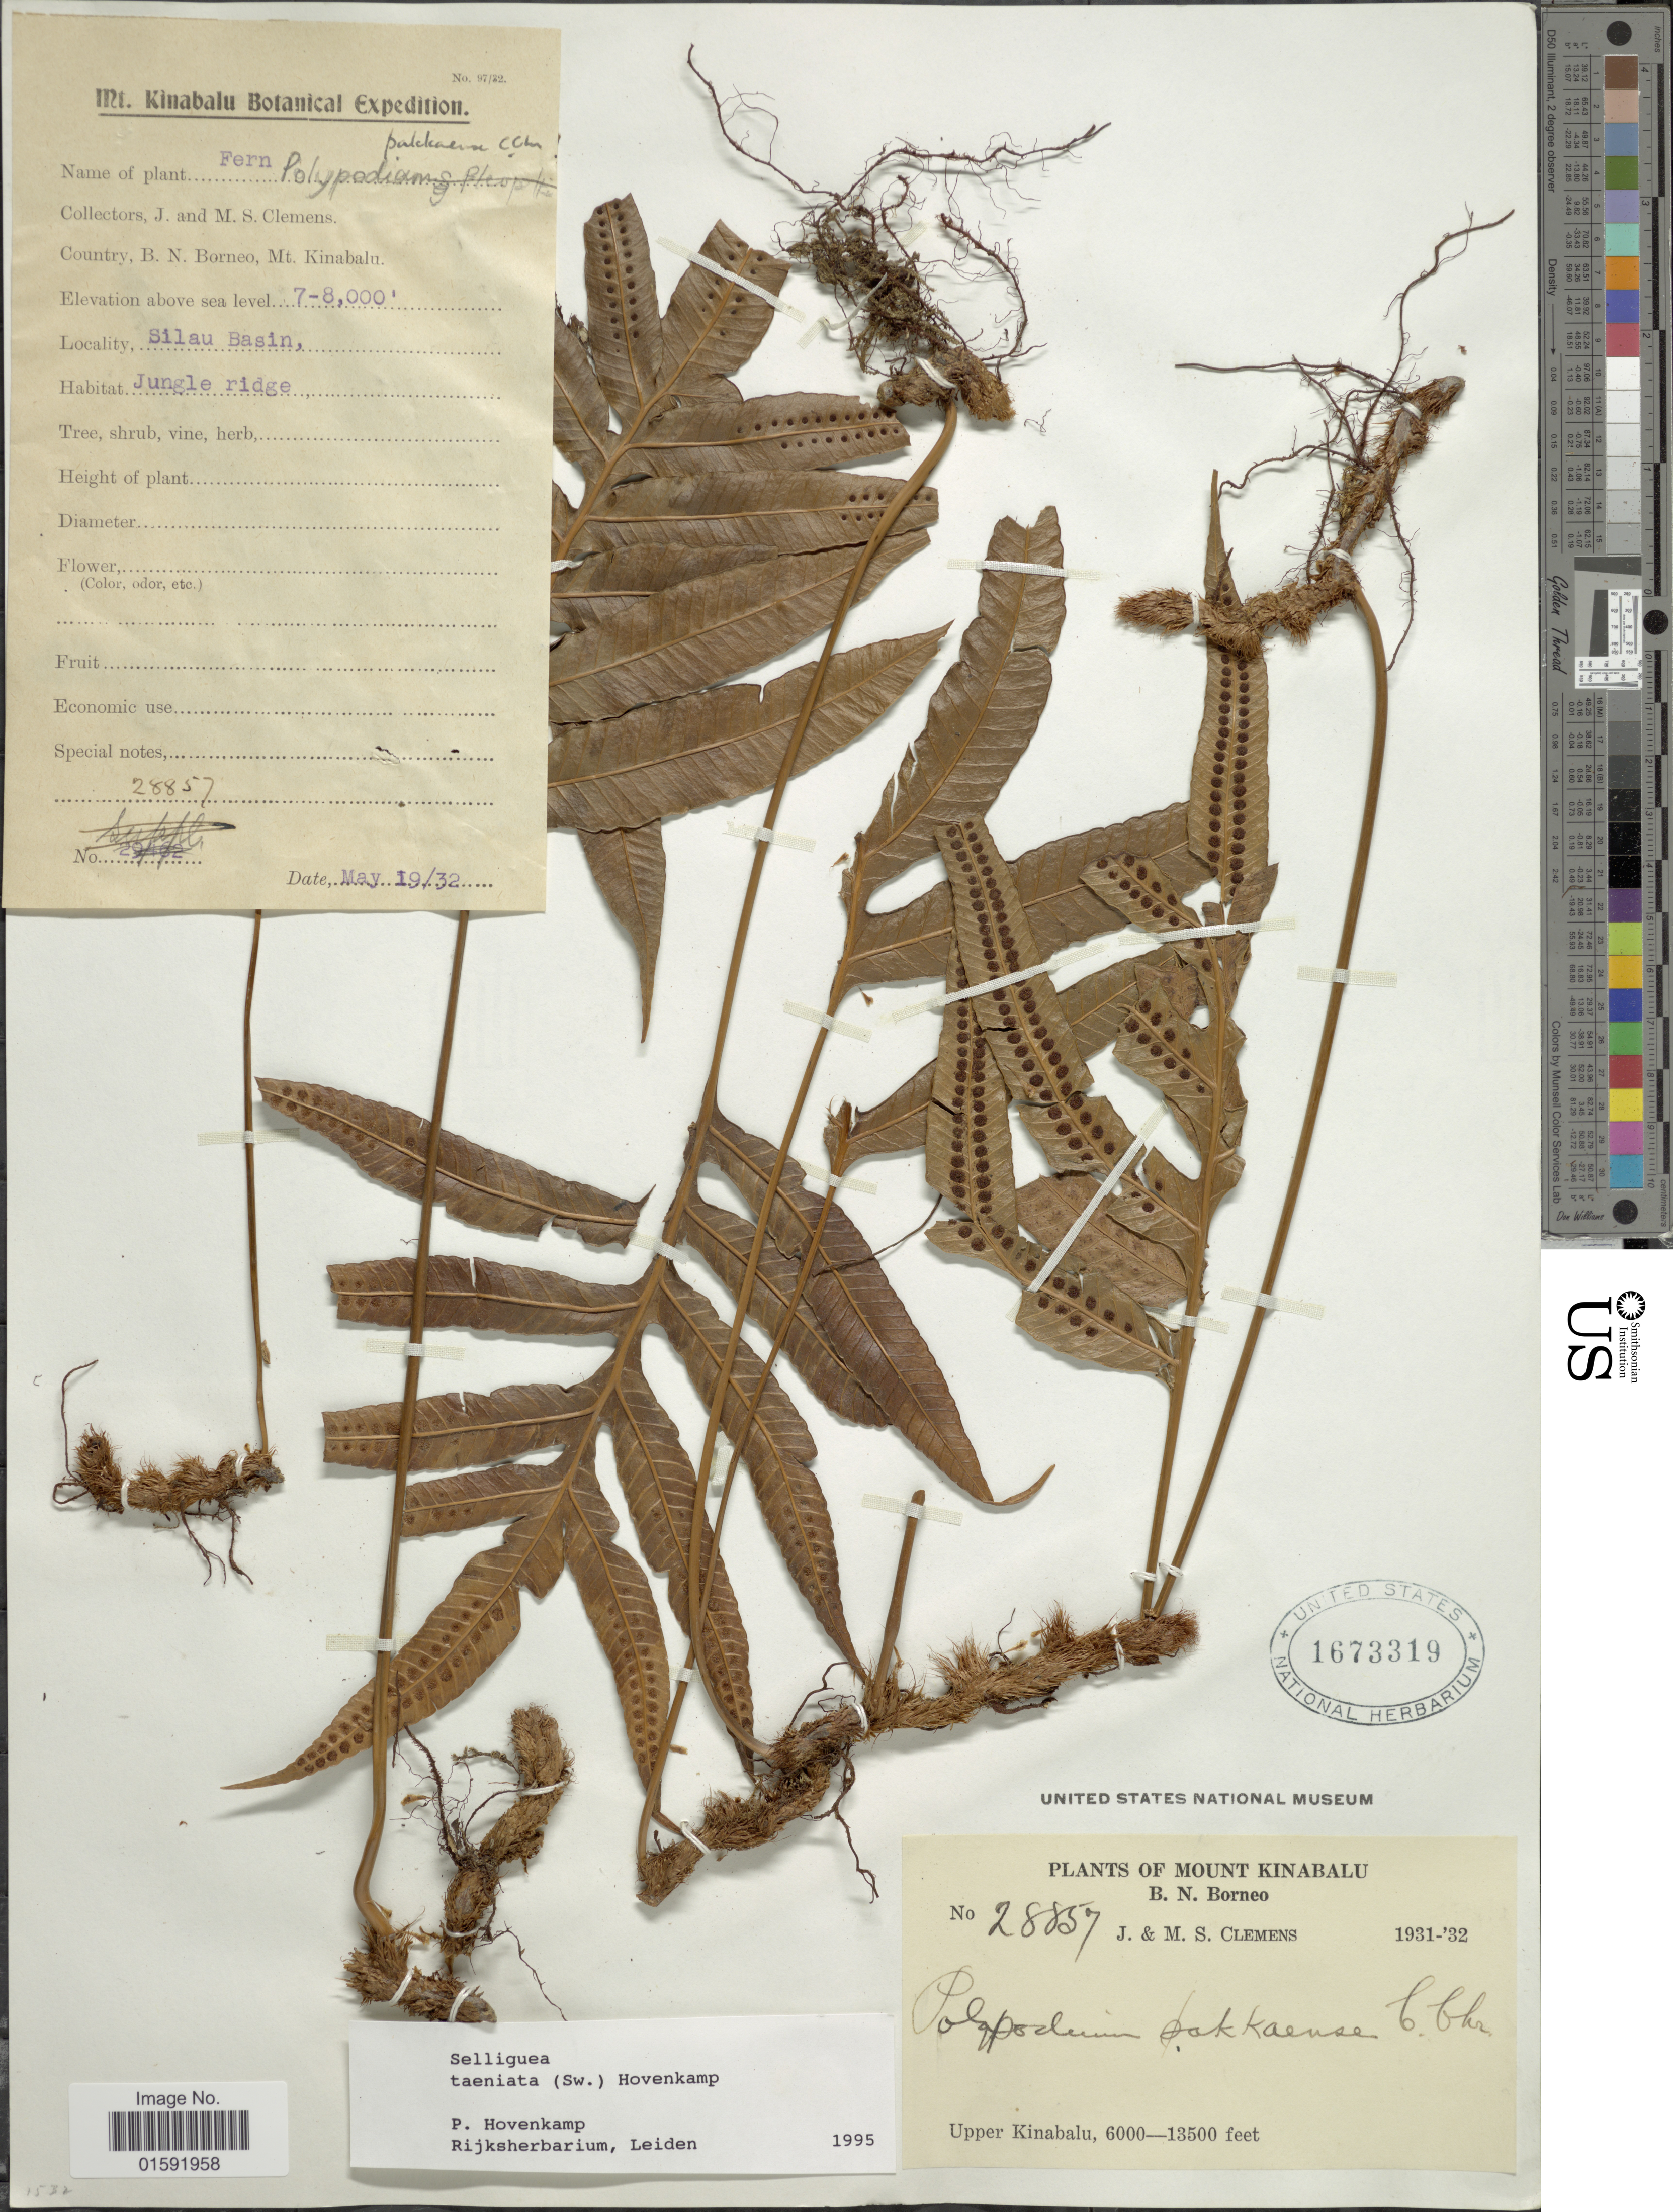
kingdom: Plantae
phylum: Tracheophyta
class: Polypodiopsida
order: Polypodiales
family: Polypodiaceae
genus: Selliguea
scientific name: Selliguea taeniata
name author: Parris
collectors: J. Clemens & M. S. Clemens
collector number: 28857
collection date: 1932-05-19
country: Malaysia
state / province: Sabah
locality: B.N. Borneo, Mt. Kinabalu, Silau Basin, Upper Kinabalu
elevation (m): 2134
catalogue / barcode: US 1673319